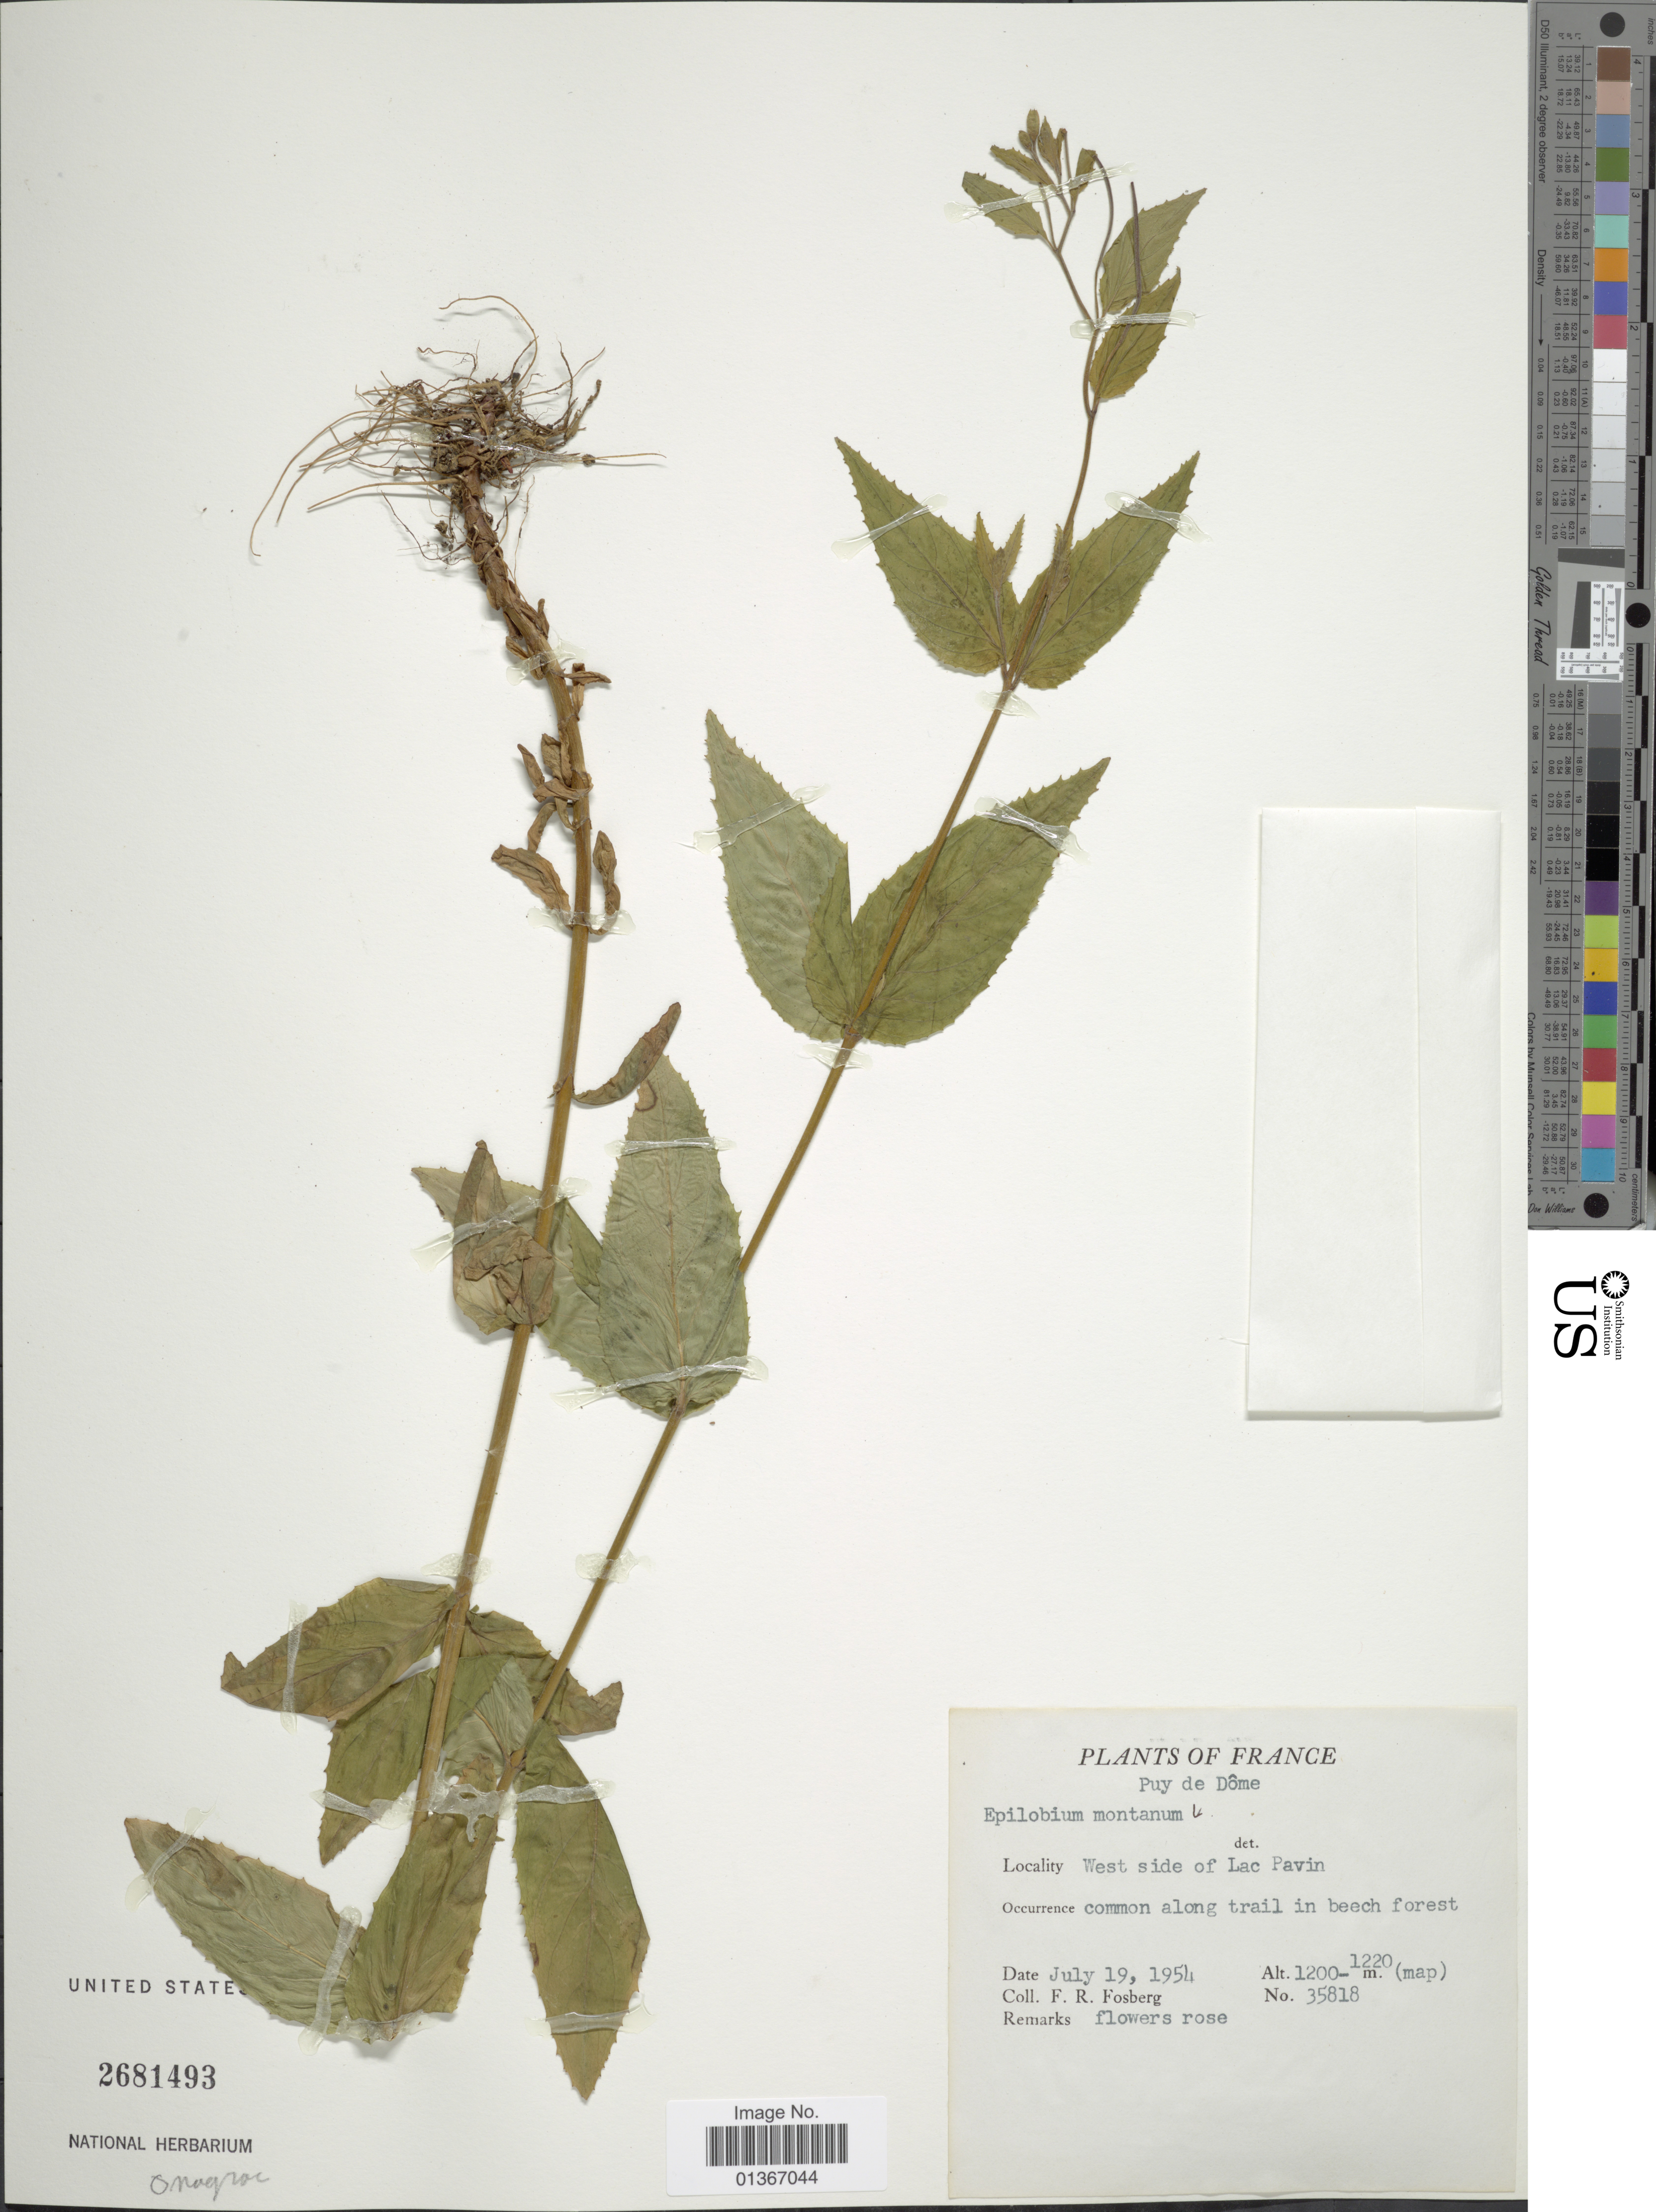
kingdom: Plantae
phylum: Tracheophyta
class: Magnoliopsida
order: Myrtales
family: Onagraceae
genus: Epilobium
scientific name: Epilobium montanum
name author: L.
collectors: F. R. Fosberg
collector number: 35818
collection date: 1954-07-19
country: France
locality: Puy de Dôme. West side of Lac Pavin.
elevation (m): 1200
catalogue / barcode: US 2681493